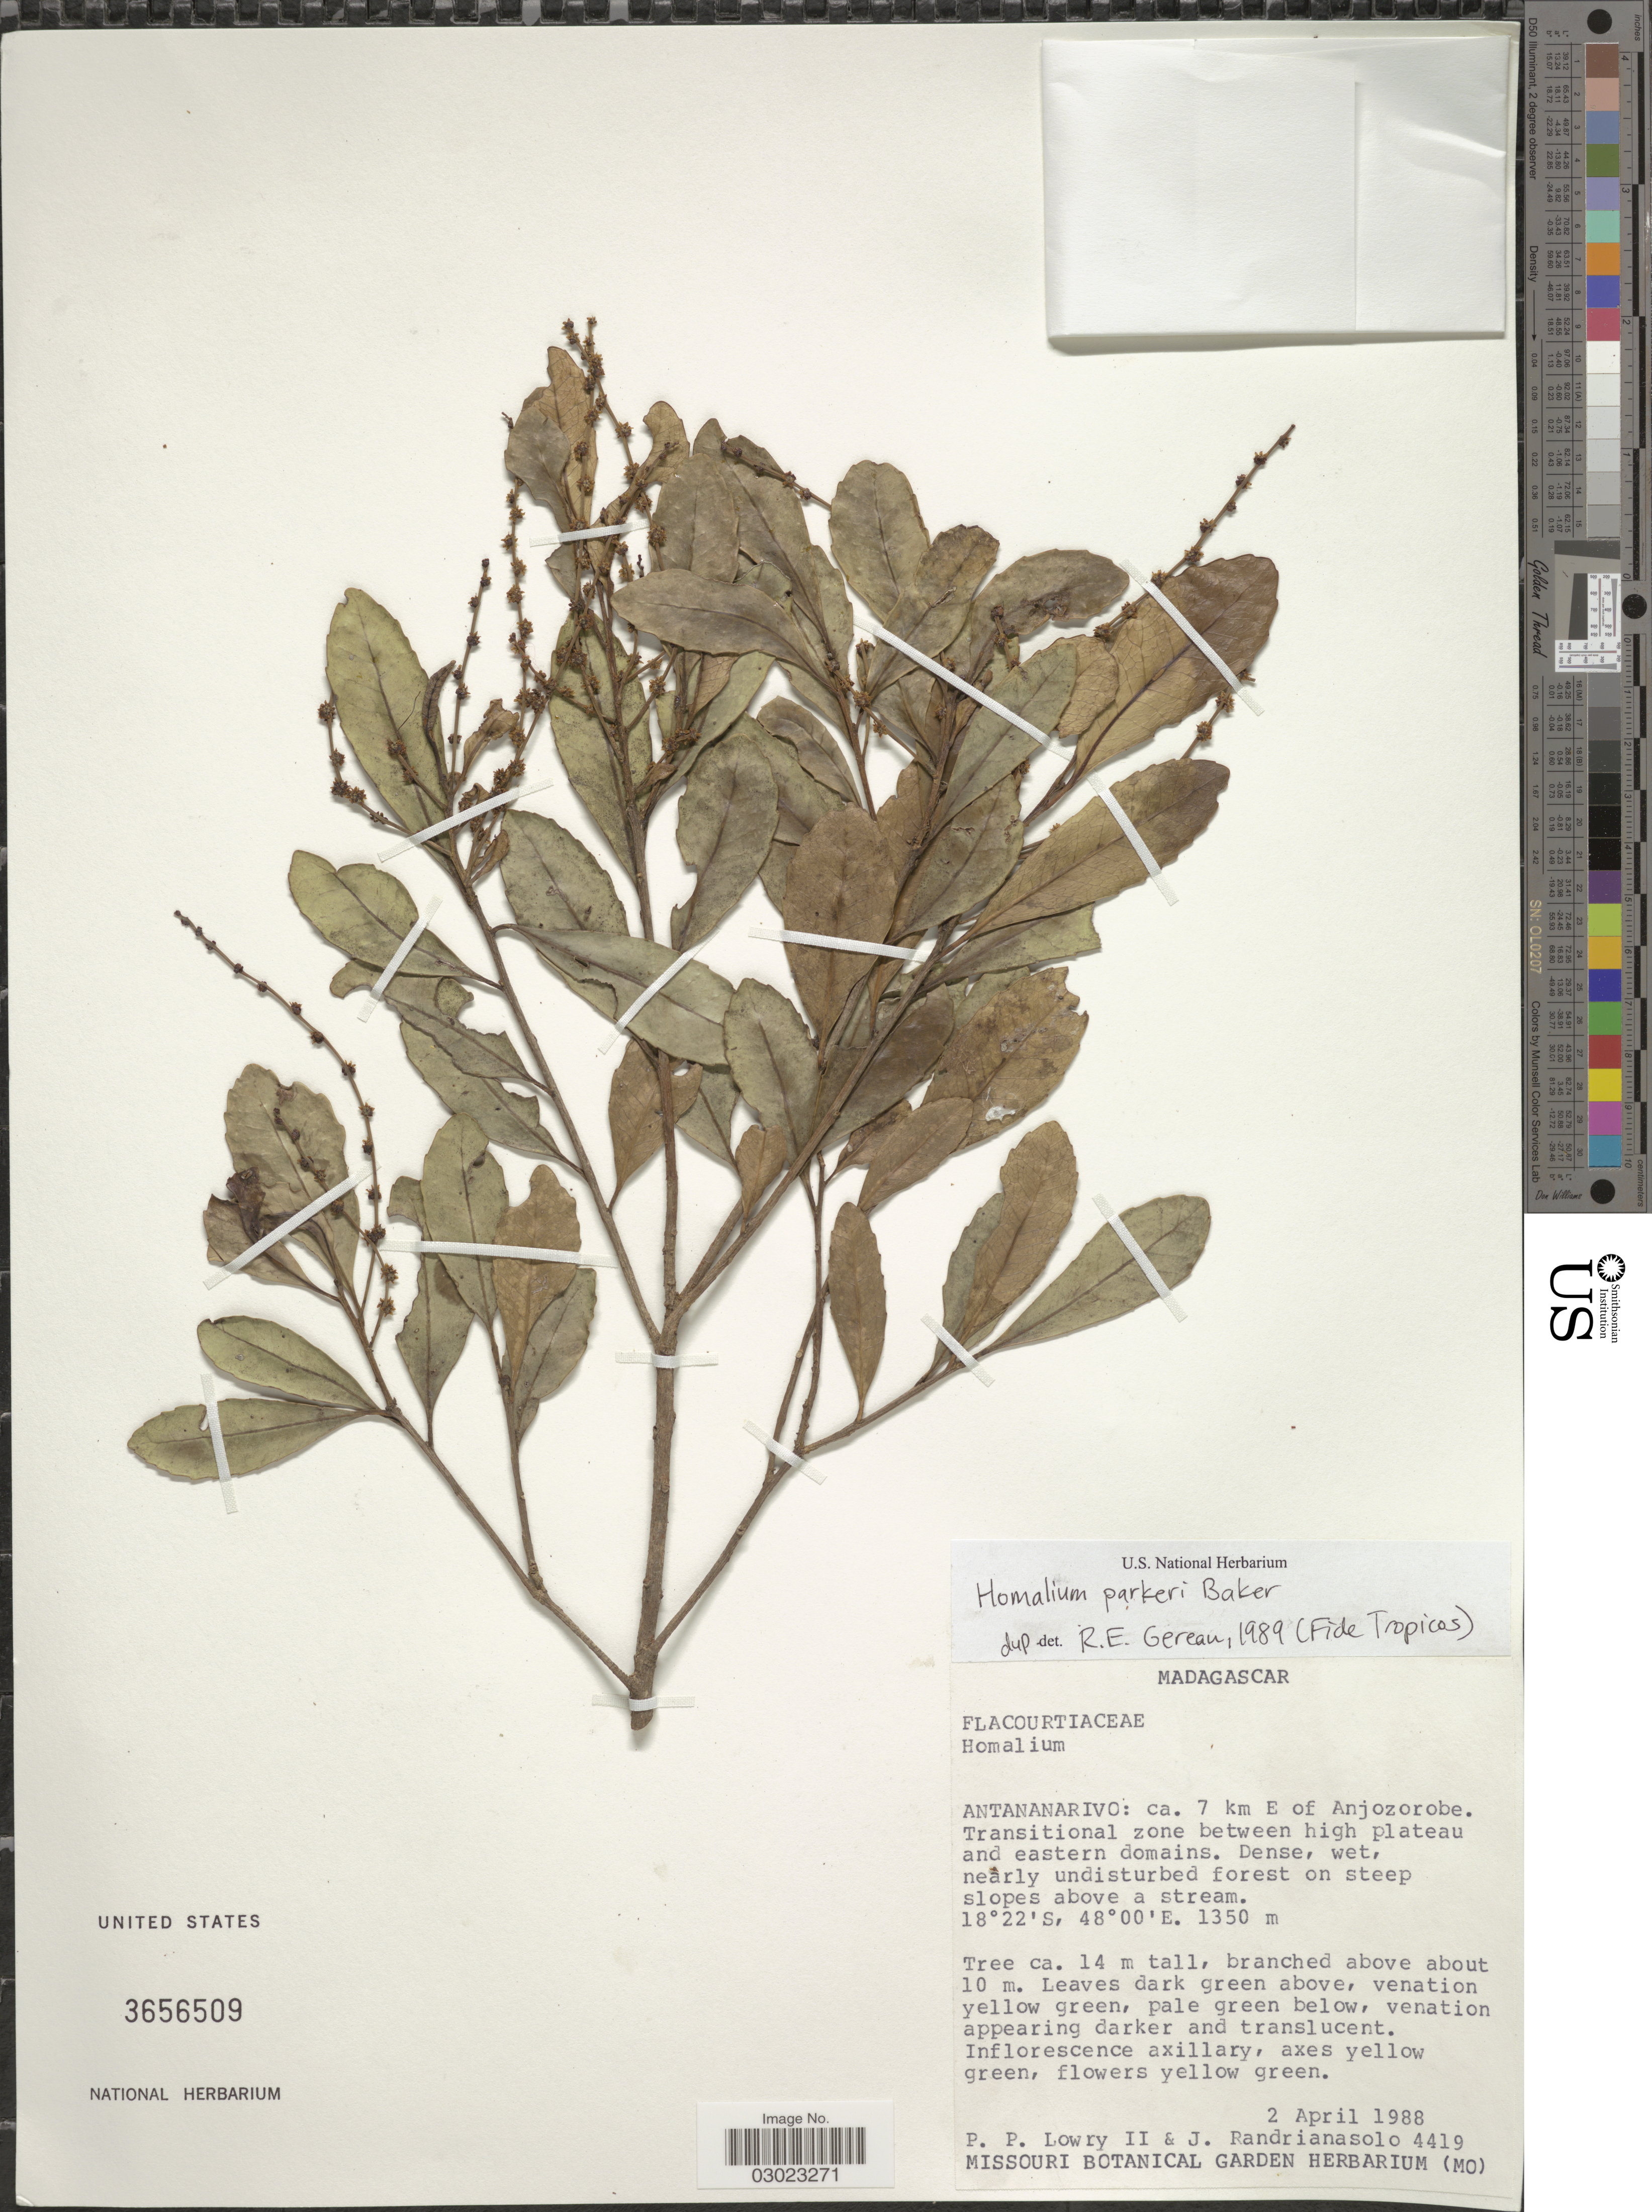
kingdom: Plantae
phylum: Tracheophyta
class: Magnoliopsida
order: Malpighiales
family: Salicaceae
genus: Homalium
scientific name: Homalium parkeri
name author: Baker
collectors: P. P. Lowry & J. Randrianasolo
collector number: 4419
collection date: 1988-04-02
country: Madagascar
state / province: Analamanga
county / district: Anjozorobe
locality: Ca. 7 km E of Anjozorobe. Transitional zone between high plateau and eastern domains.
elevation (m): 1350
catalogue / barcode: US 3656509